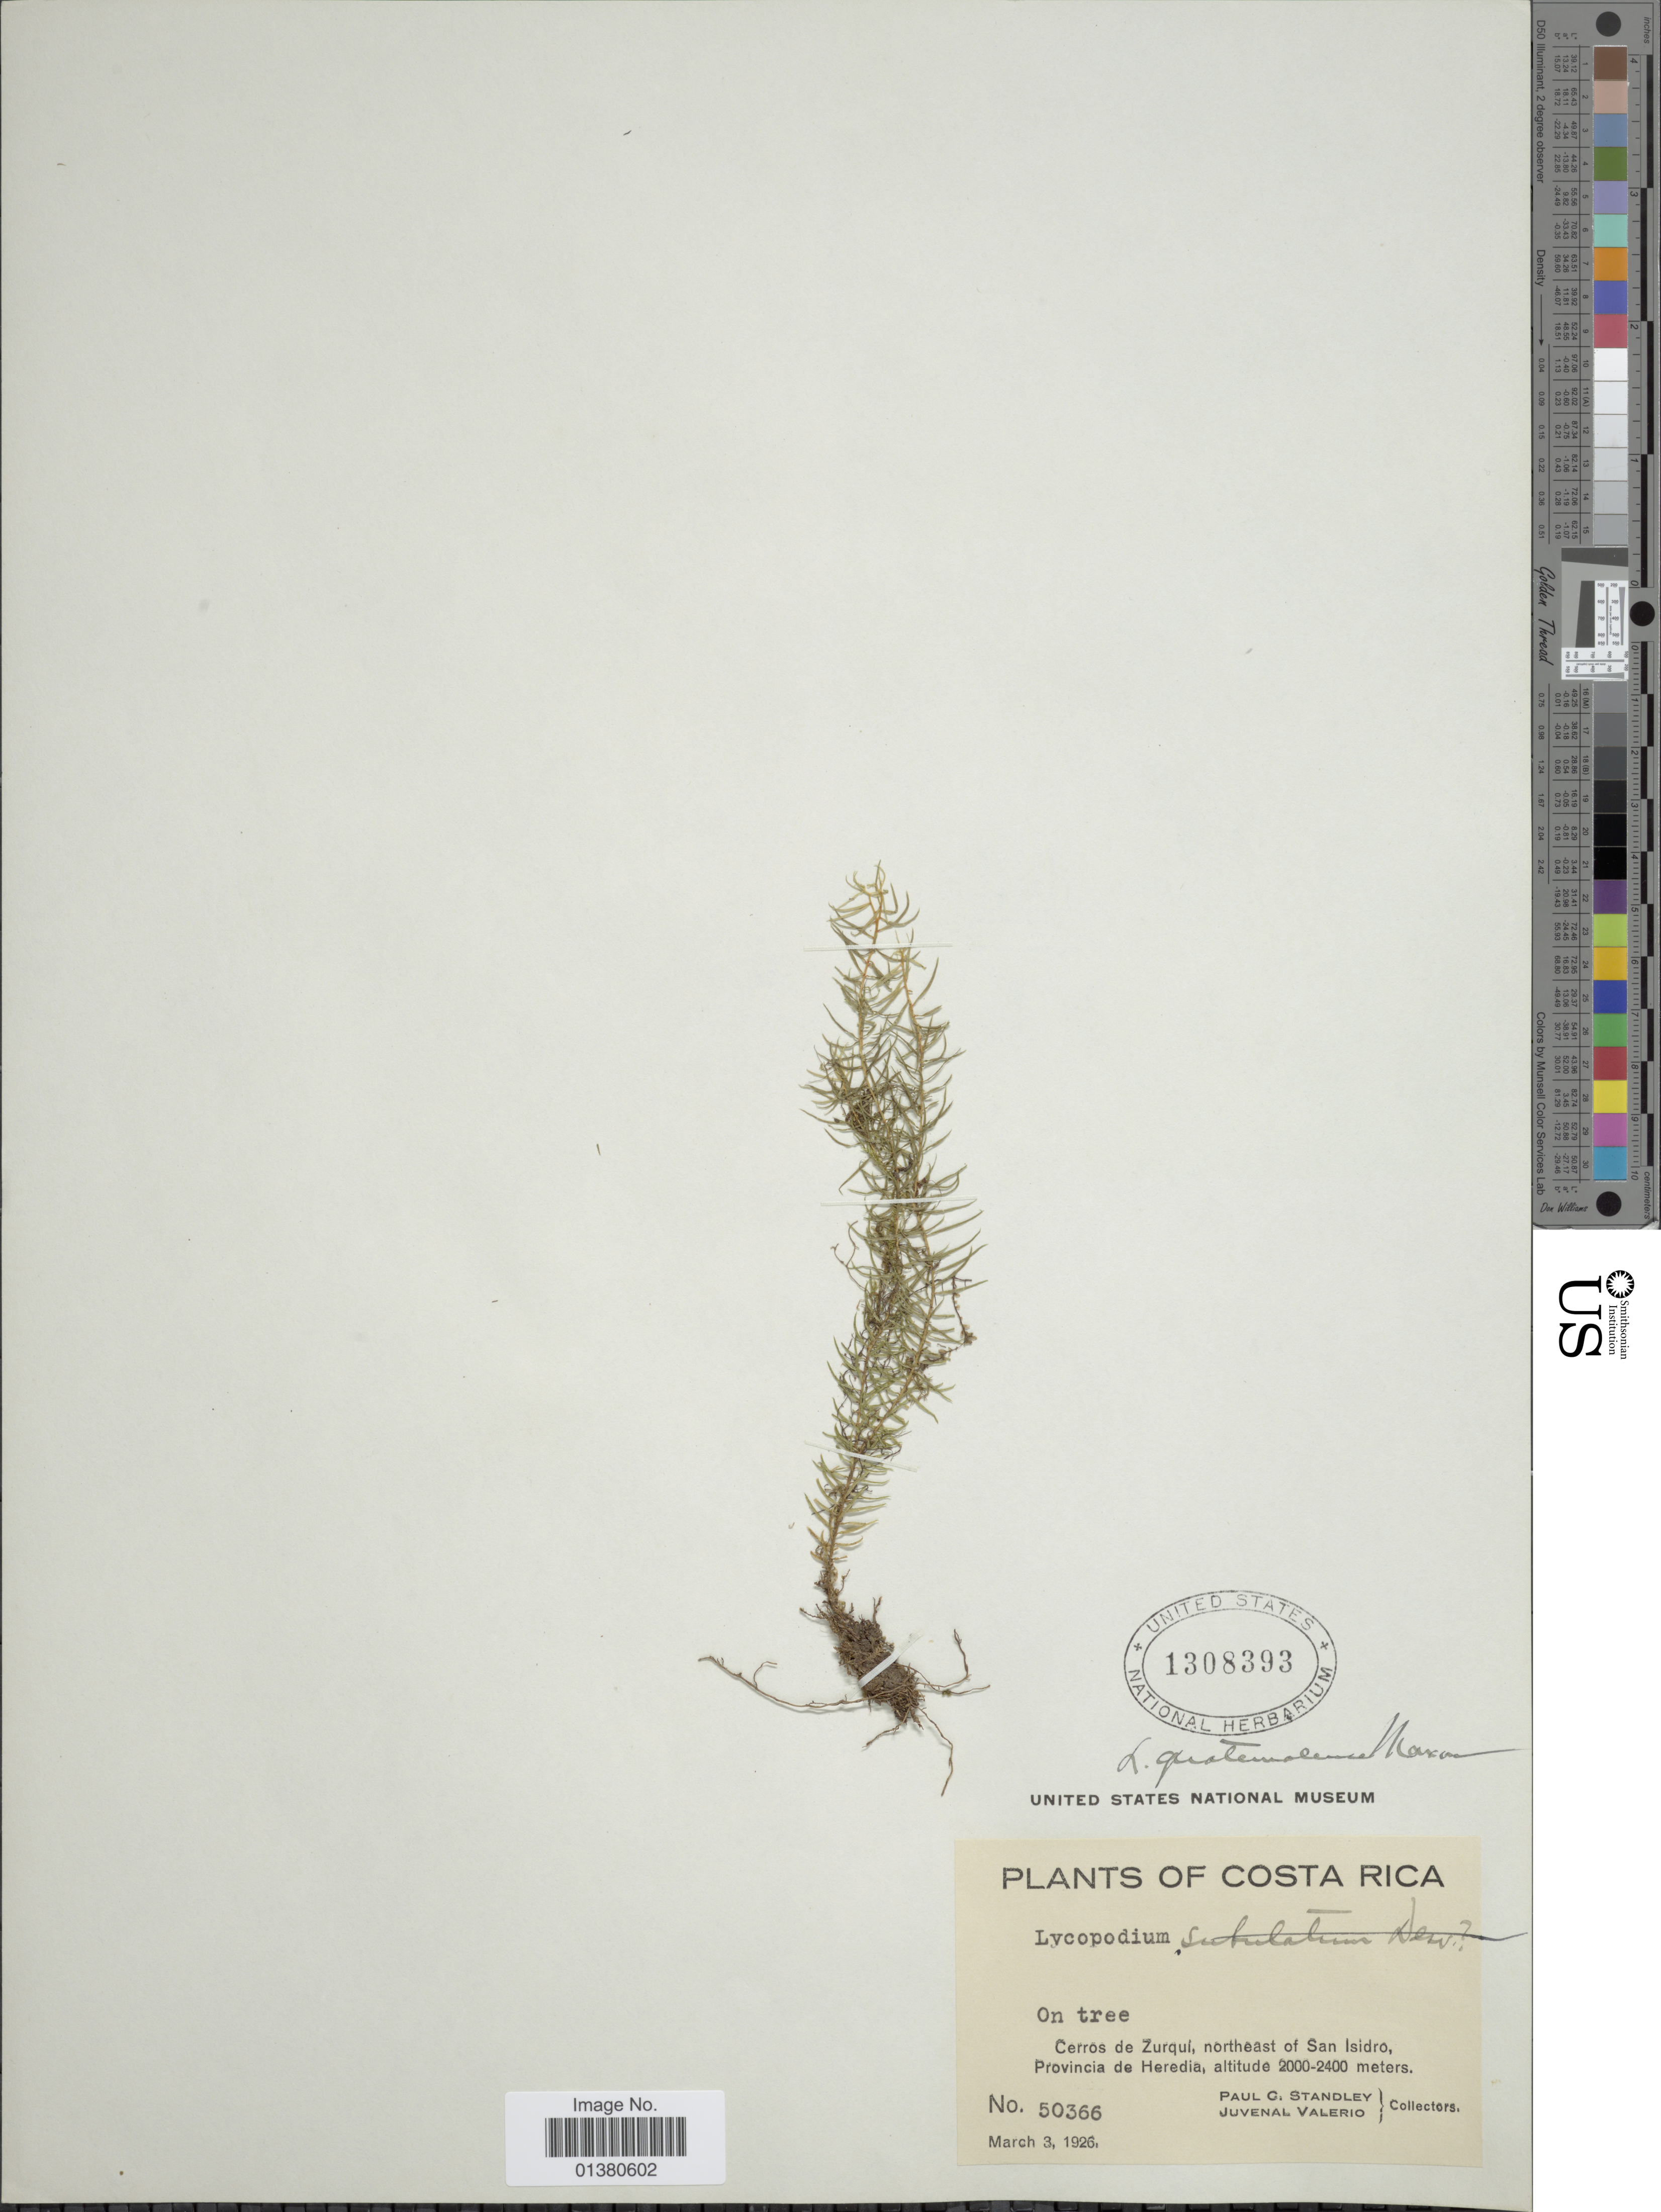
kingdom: Plantae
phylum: Tracheophyta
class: Lycopodiopsida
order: Lycopodiales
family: Lycopodiaceae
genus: Phlegmariurus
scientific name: Phlegmariurus capillaris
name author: (Sodiro) B. Øllg.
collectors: P. C. Standley & J. Valerio R.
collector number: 50366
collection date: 1926-03-03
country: Costa Rica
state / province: Heredia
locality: Cerros de Zurqui, northeast of San Isidro, provincia de Heredia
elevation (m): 2000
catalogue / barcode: US 1308393